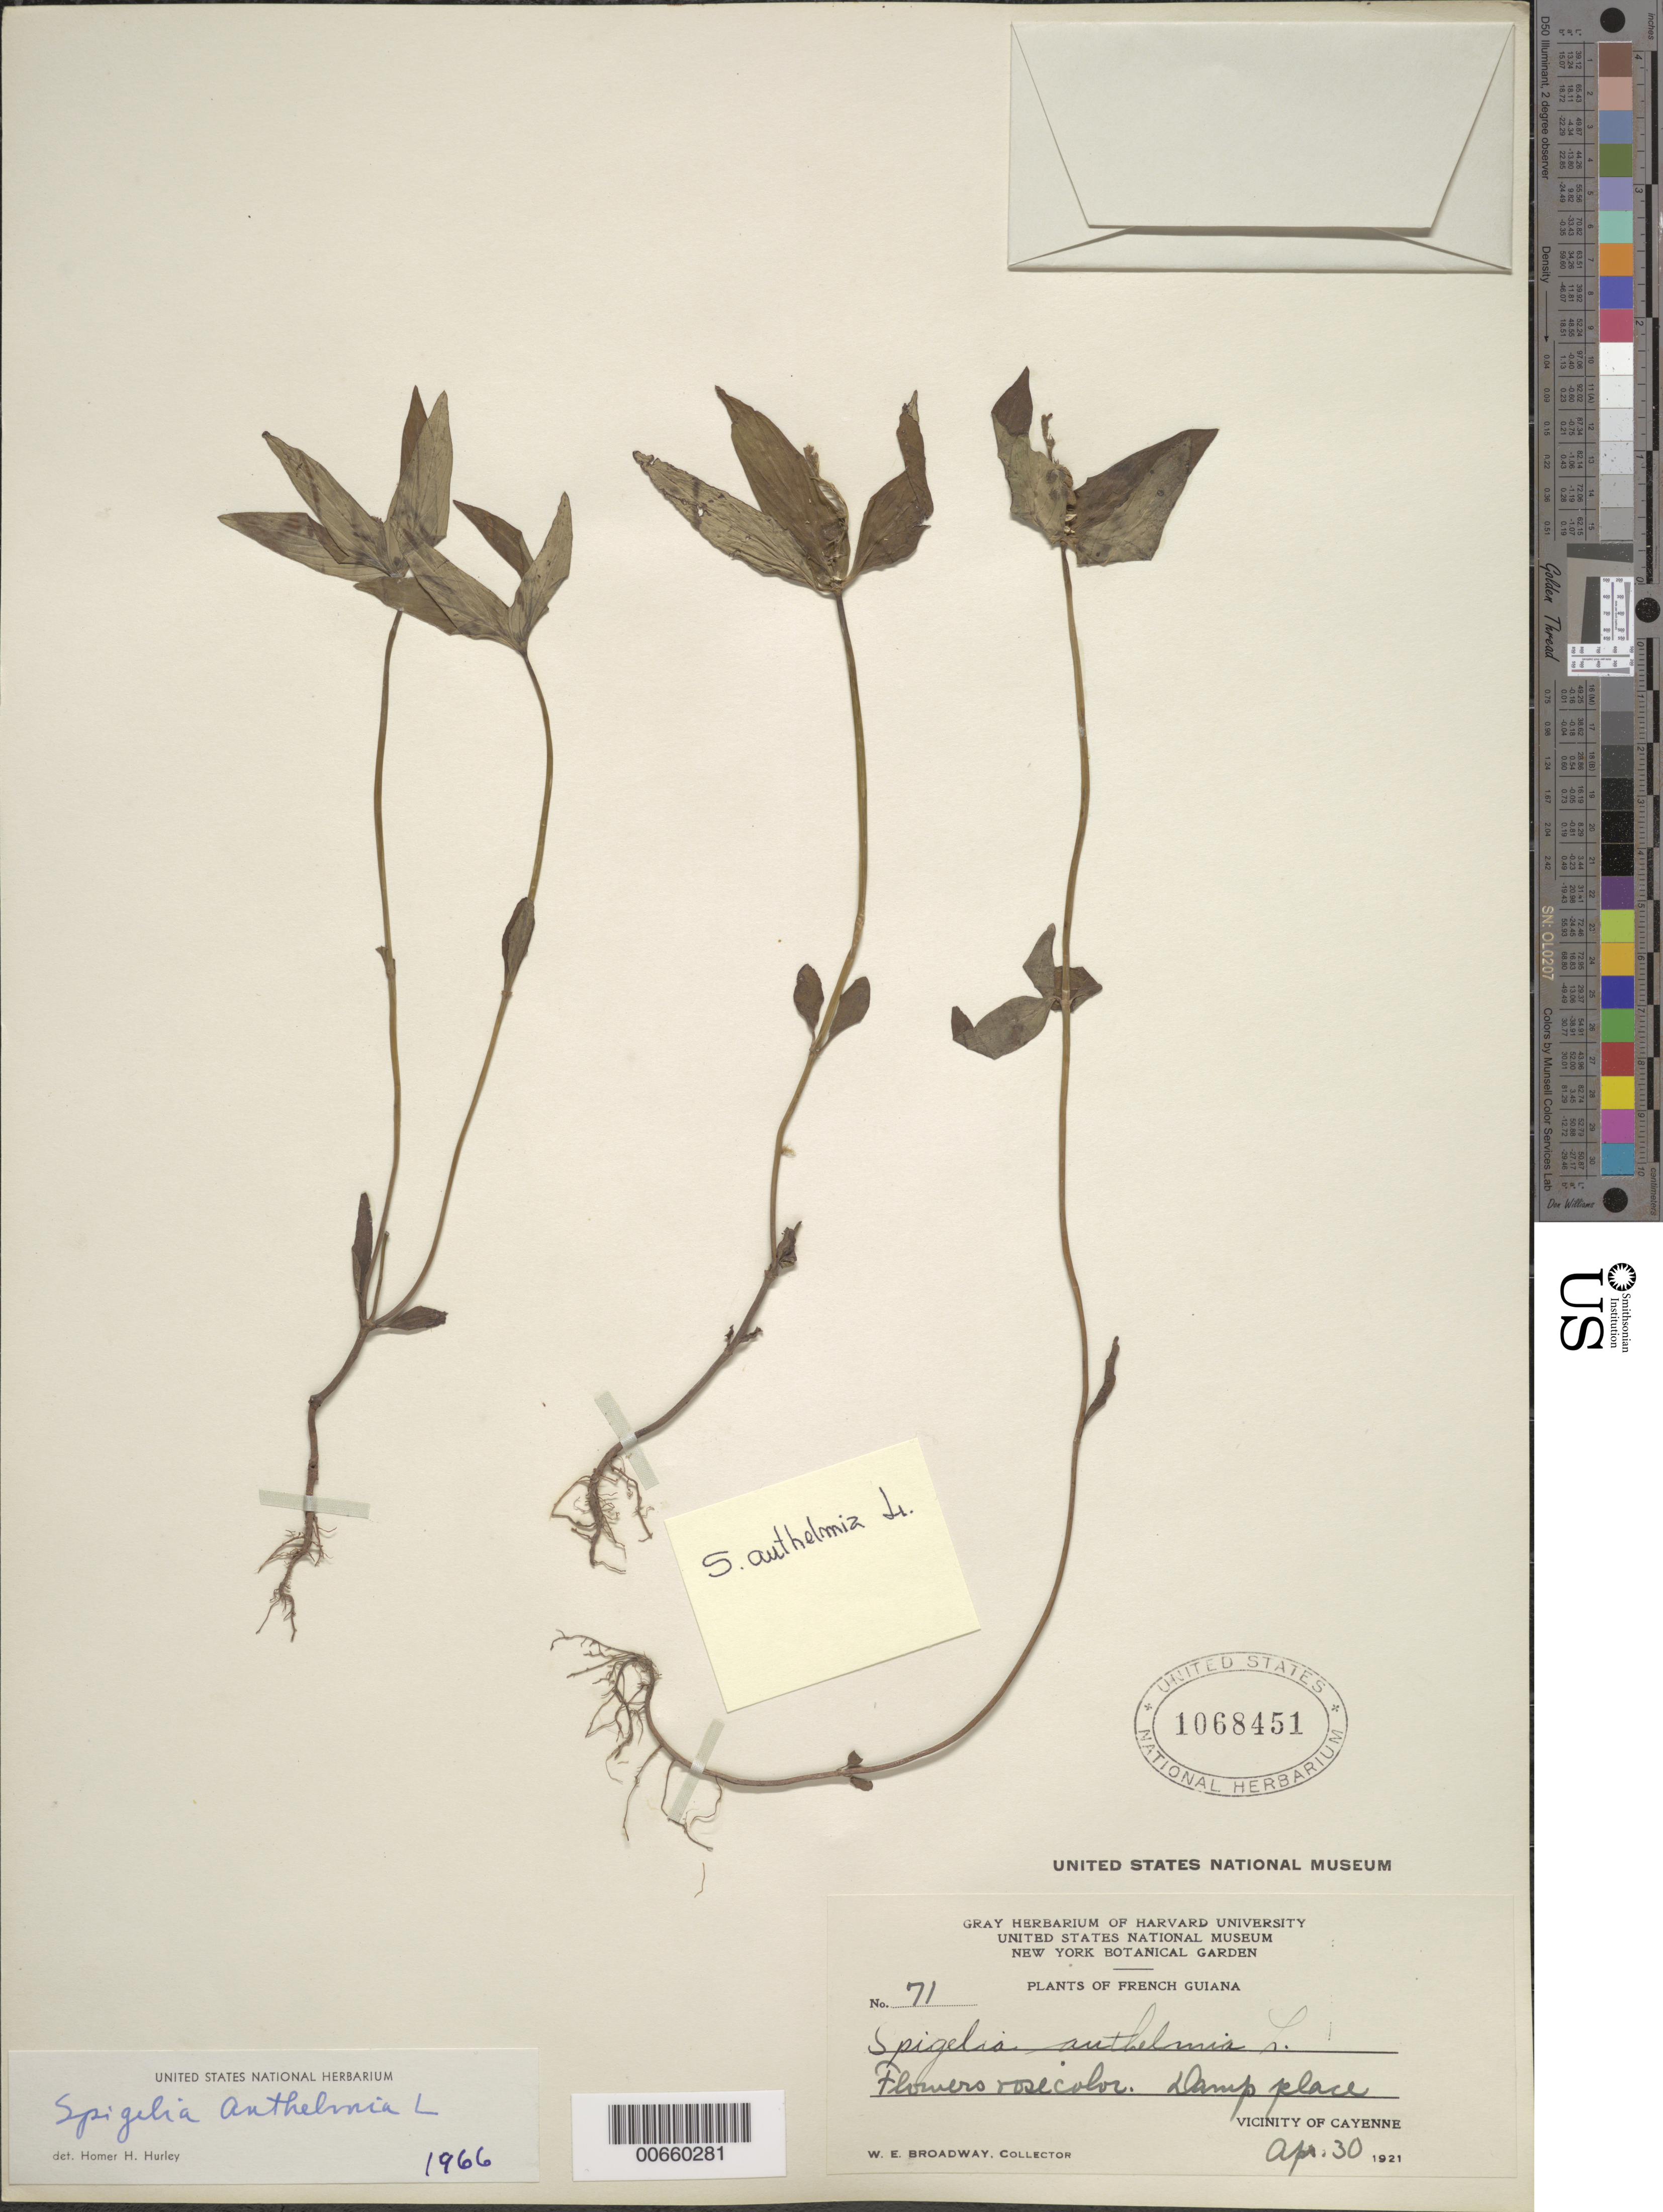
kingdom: Plantae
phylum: Tracheophyta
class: Magnoliopsida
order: Gentianales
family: Loganiaceae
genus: Spigelia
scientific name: Spigelia anthelmia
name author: L.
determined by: Hurley, H. H.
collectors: W. E. Broadway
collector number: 71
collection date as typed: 30-Apr-21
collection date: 1921-04-30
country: French Guiana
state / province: Cayenne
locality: Cayenne, vic.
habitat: Damp place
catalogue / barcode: US 1068451